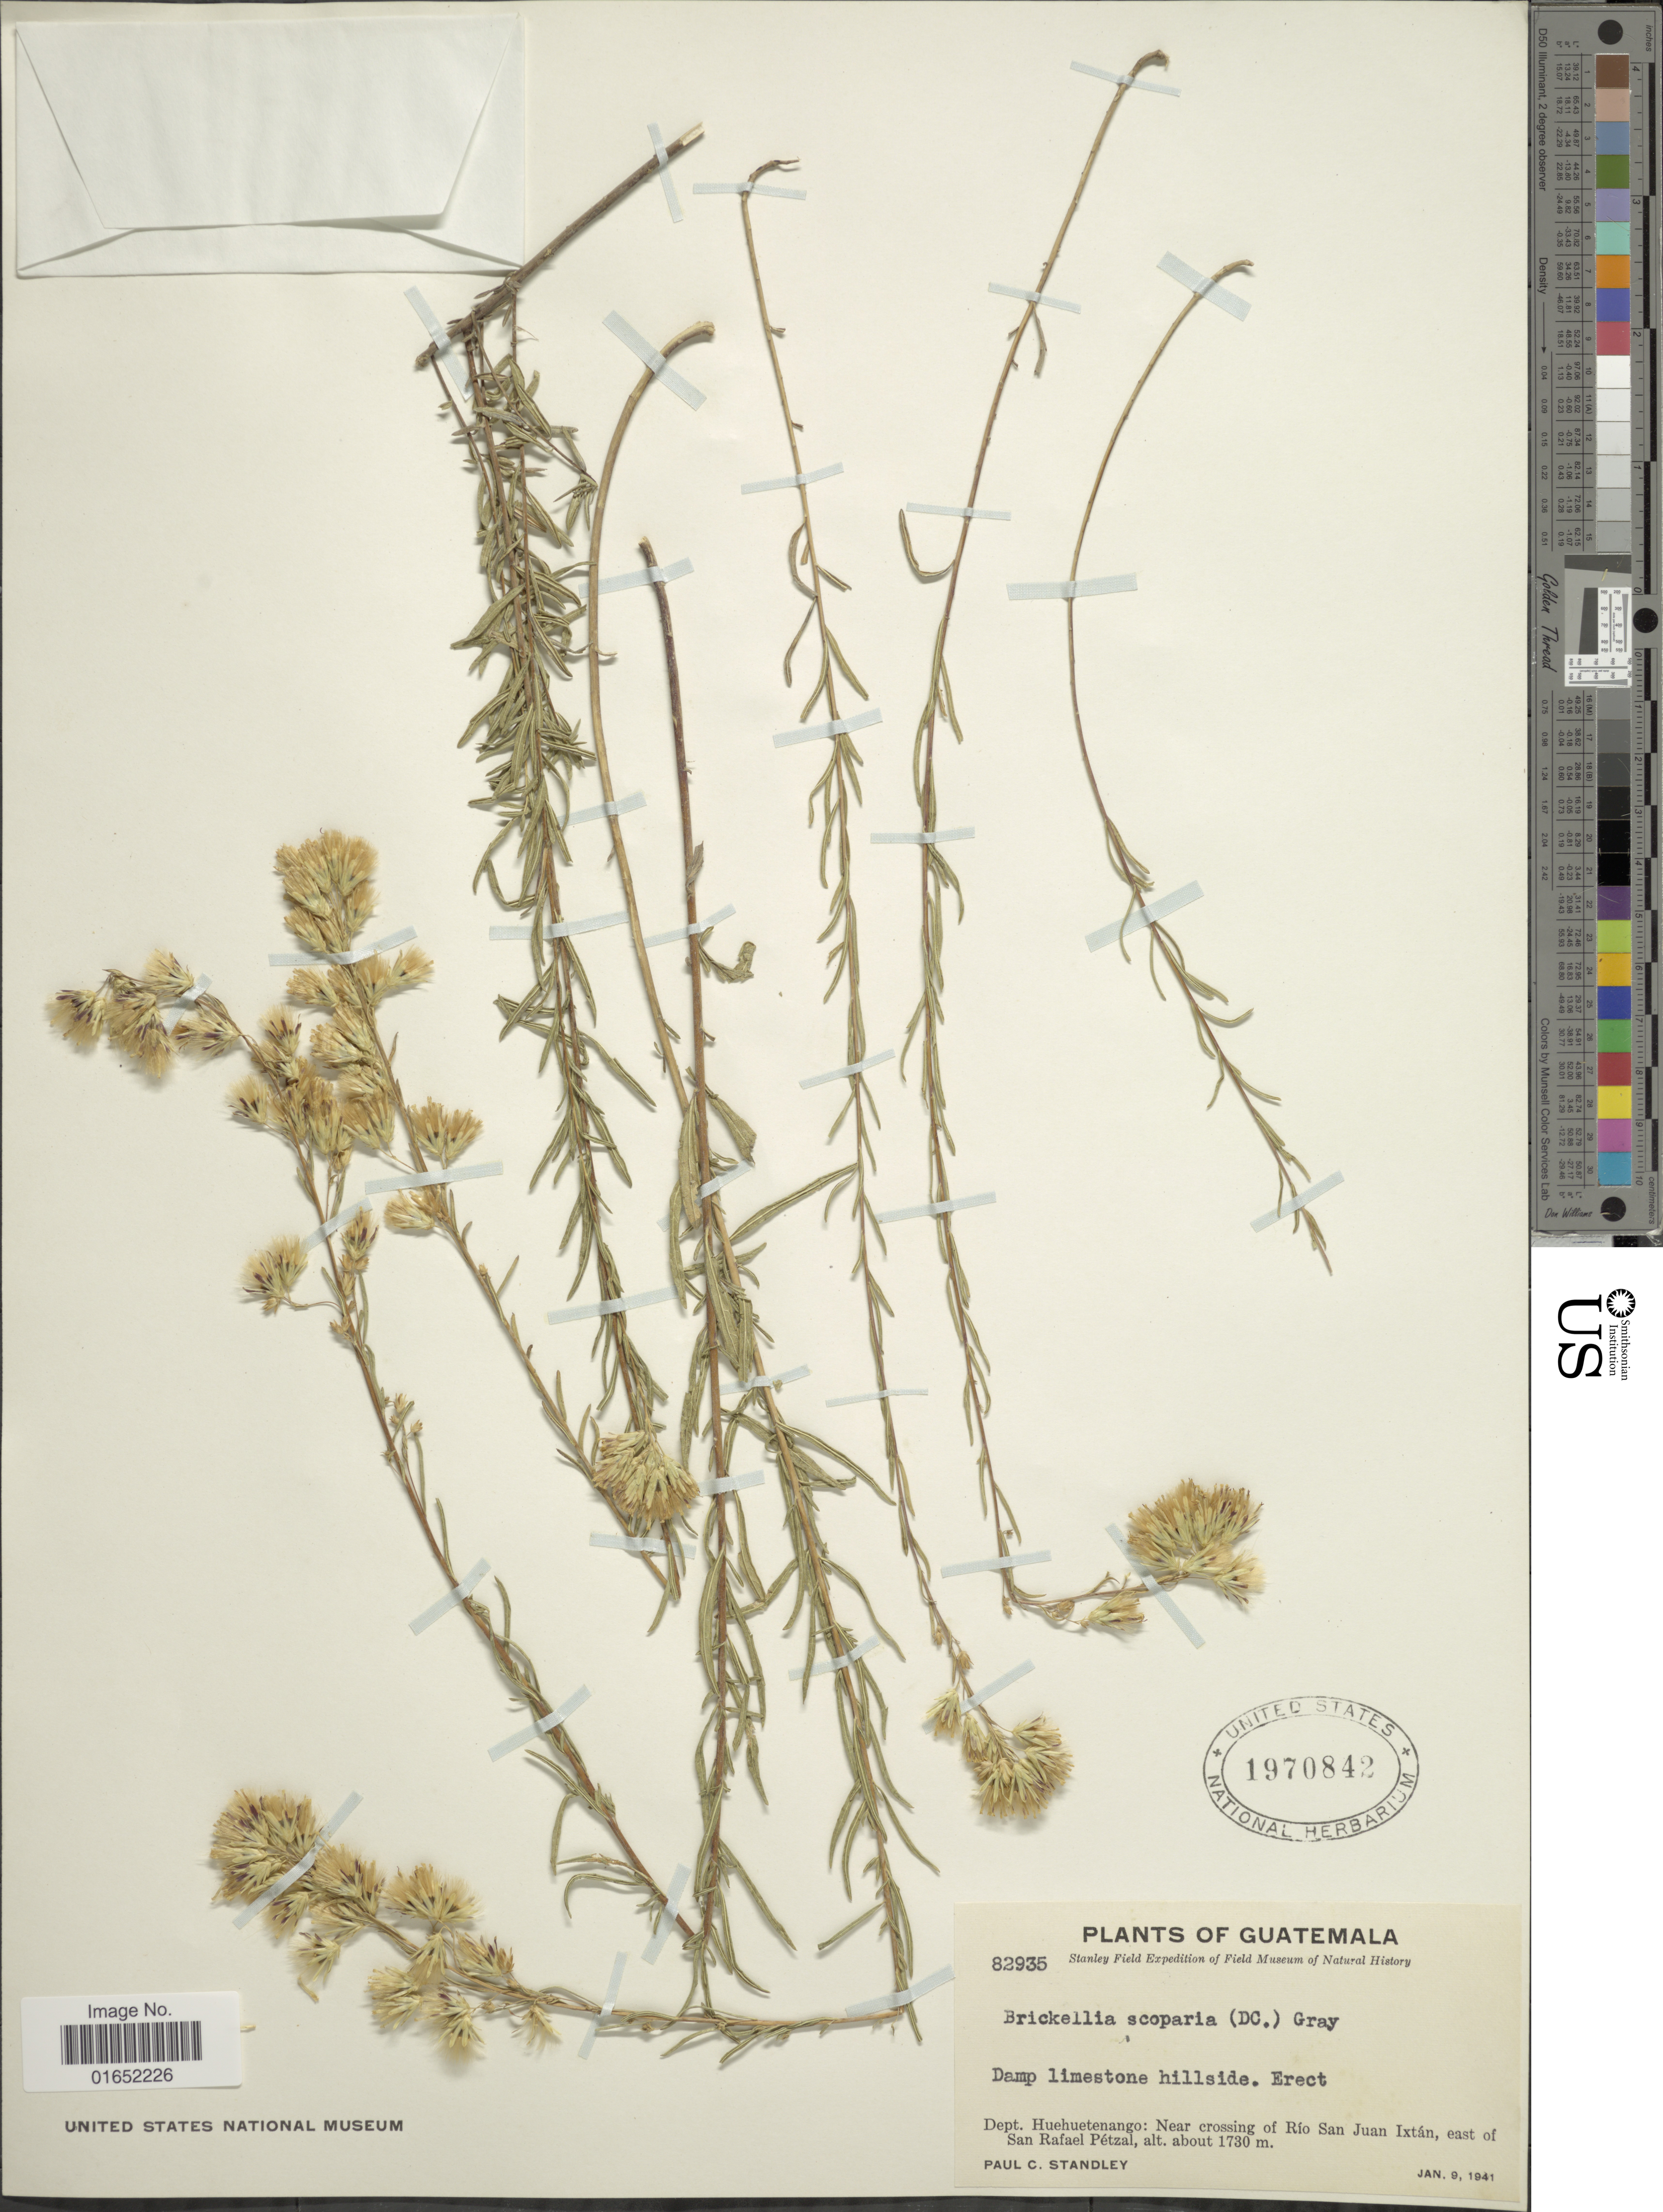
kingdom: Plantae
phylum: Tracheophyta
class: Magnoliopsida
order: Asterales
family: Asteraceae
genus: Brickellia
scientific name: Brickellia scoparia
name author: (DC.) A. Gray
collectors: P. C. Standley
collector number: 82935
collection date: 1941-01-09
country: Guatemala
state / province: Huehuetenango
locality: Dept. Huehuetenango: Near crossing of Río San Juan Ixtán, east of San Rafael Pétzal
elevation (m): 1730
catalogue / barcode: US 1970842